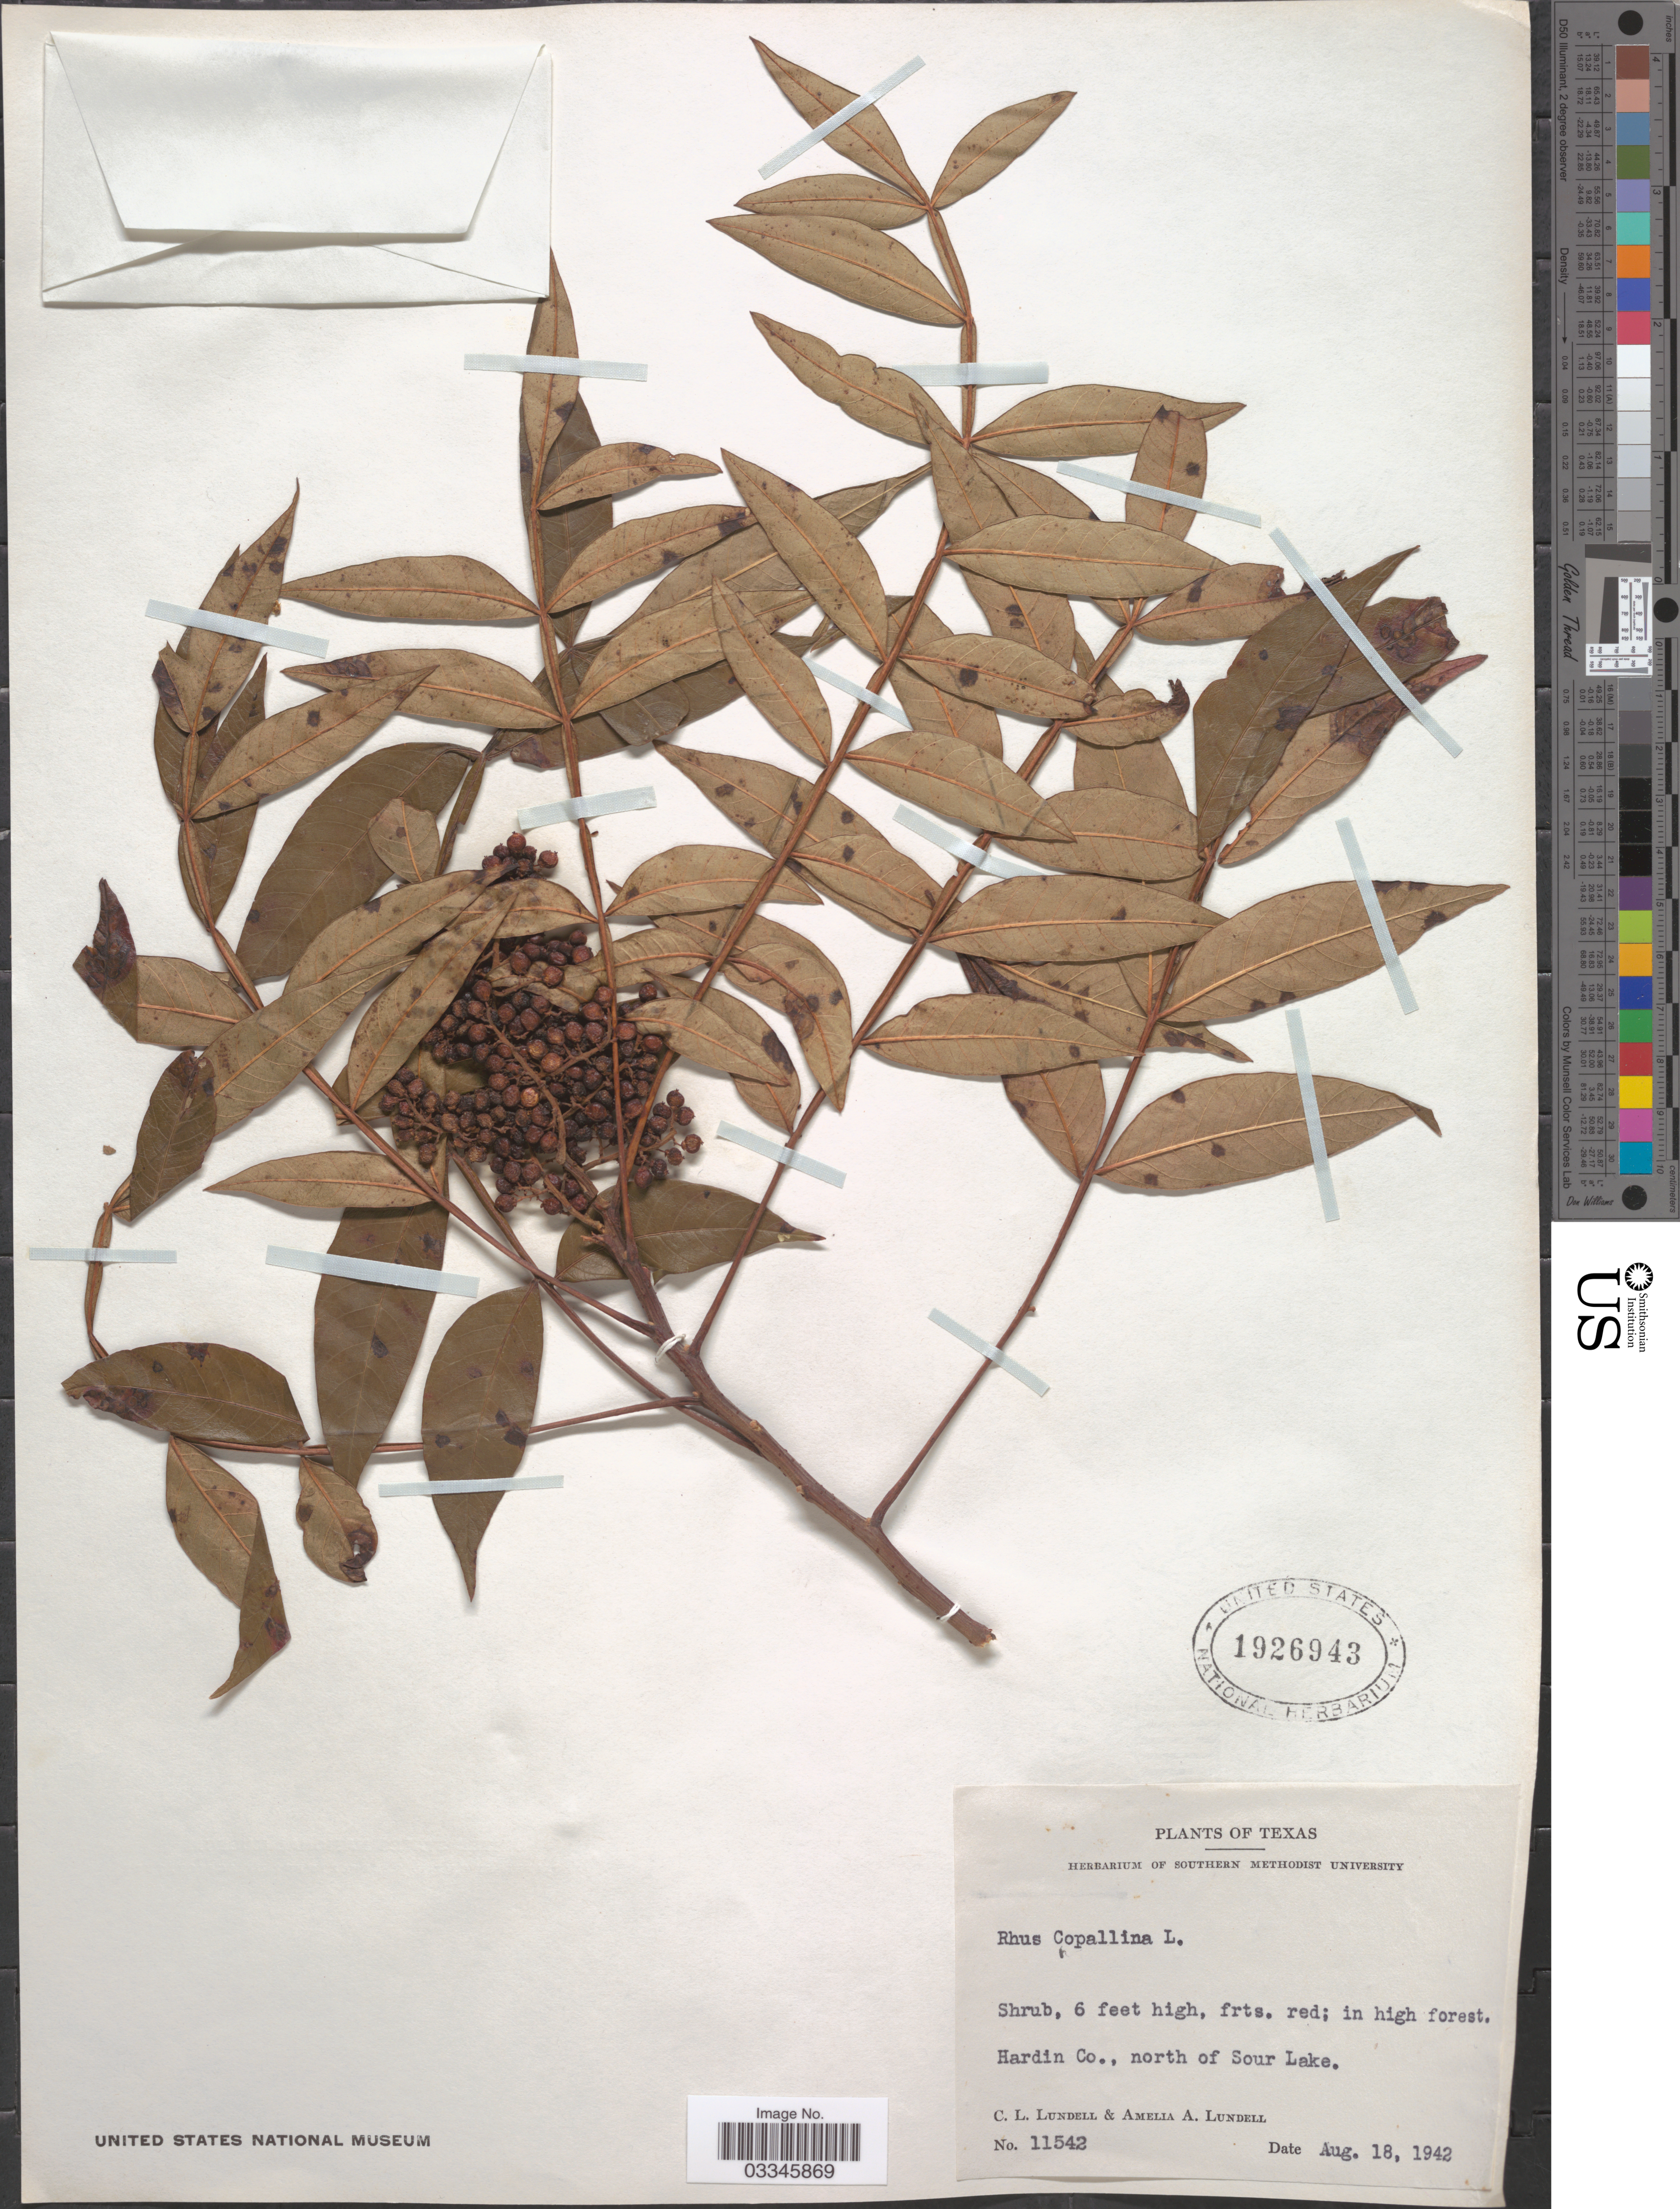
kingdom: Plantae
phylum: Tracheophyta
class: Magnoliopsida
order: Sapindales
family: Anacardiaceae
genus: Rhus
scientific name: Rhus copallinum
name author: L.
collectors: C. L. Lundell & A. A. Lundell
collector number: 11542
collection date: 1942-08-18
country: United States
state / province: Texas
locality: Hardin Co., north of Sour Lake.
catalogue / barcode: US 1926943